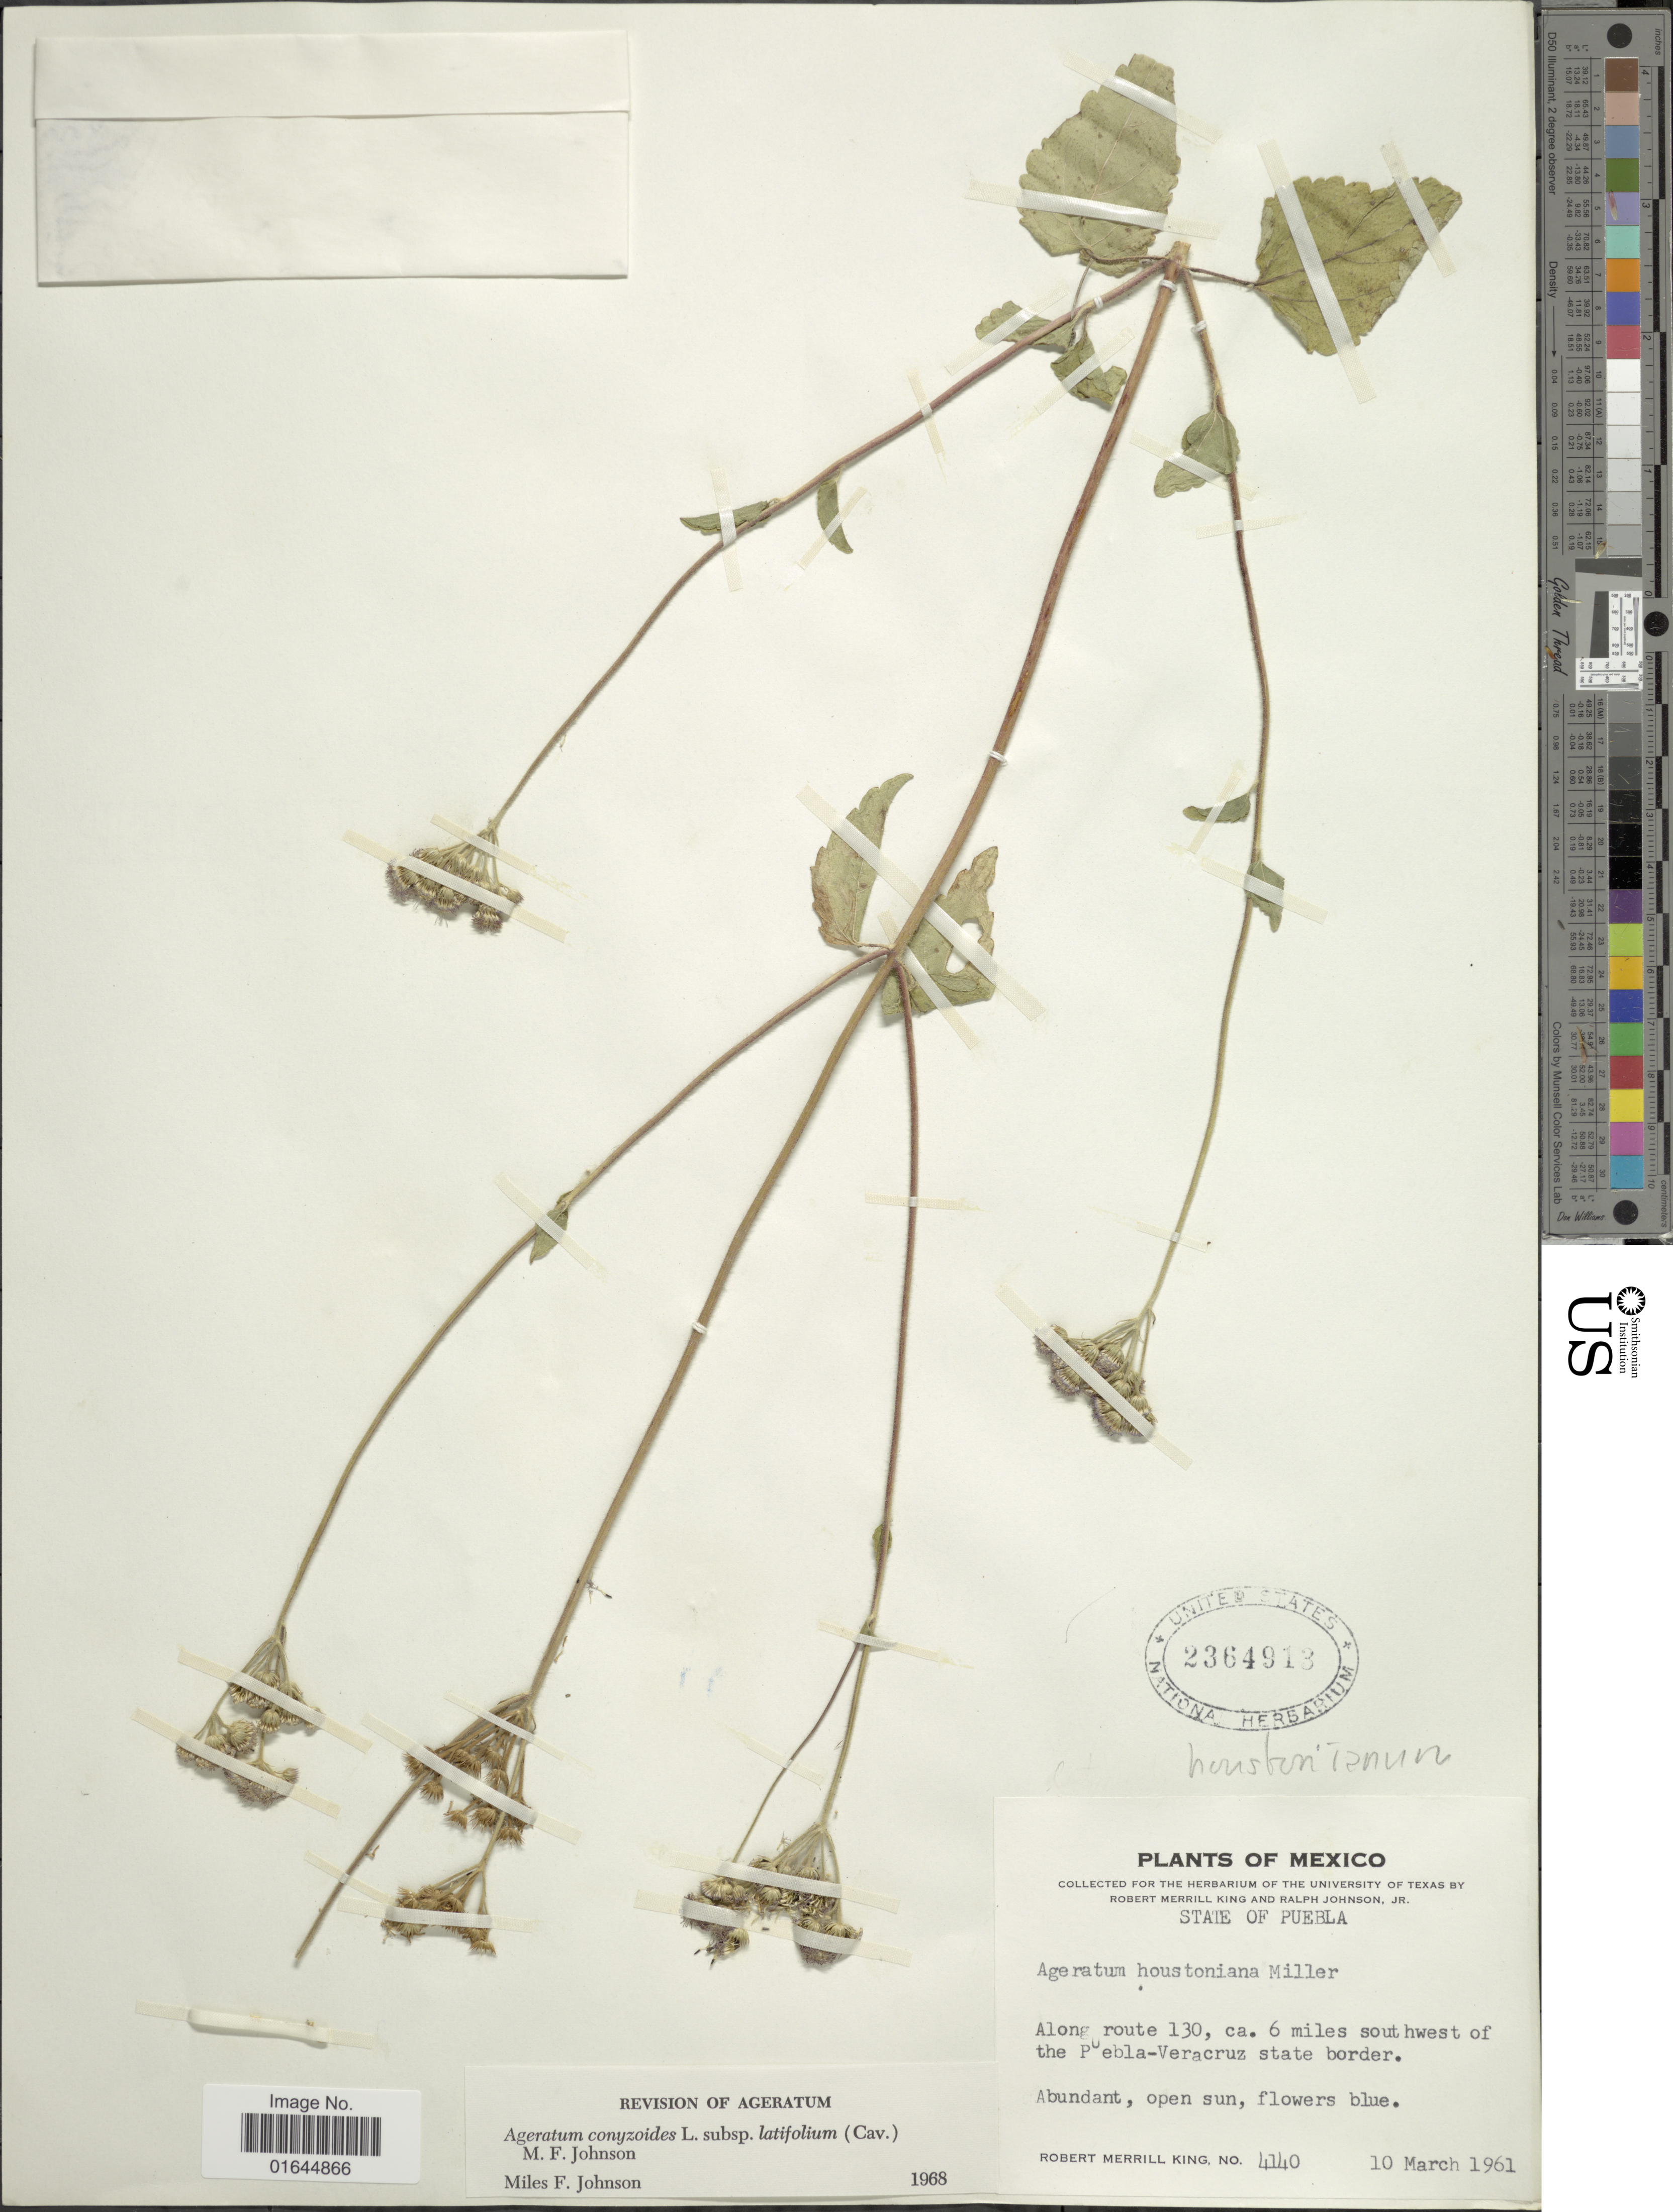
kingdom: Plantae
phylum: Tracheophyta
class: Magnoliopsida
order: Asterales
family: Asteraceae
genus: Ageratum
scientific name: Ageratum houstonianum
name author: Mill.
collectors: R. M. King & R. Johnson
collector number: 4140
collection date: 1961-03-10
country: Mexico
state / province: Puebla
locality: Mexico, State of Puebla, along route 130, ca. 6 miles southwest of the Puebla-Veracruz state border.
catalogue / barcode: US 2364913